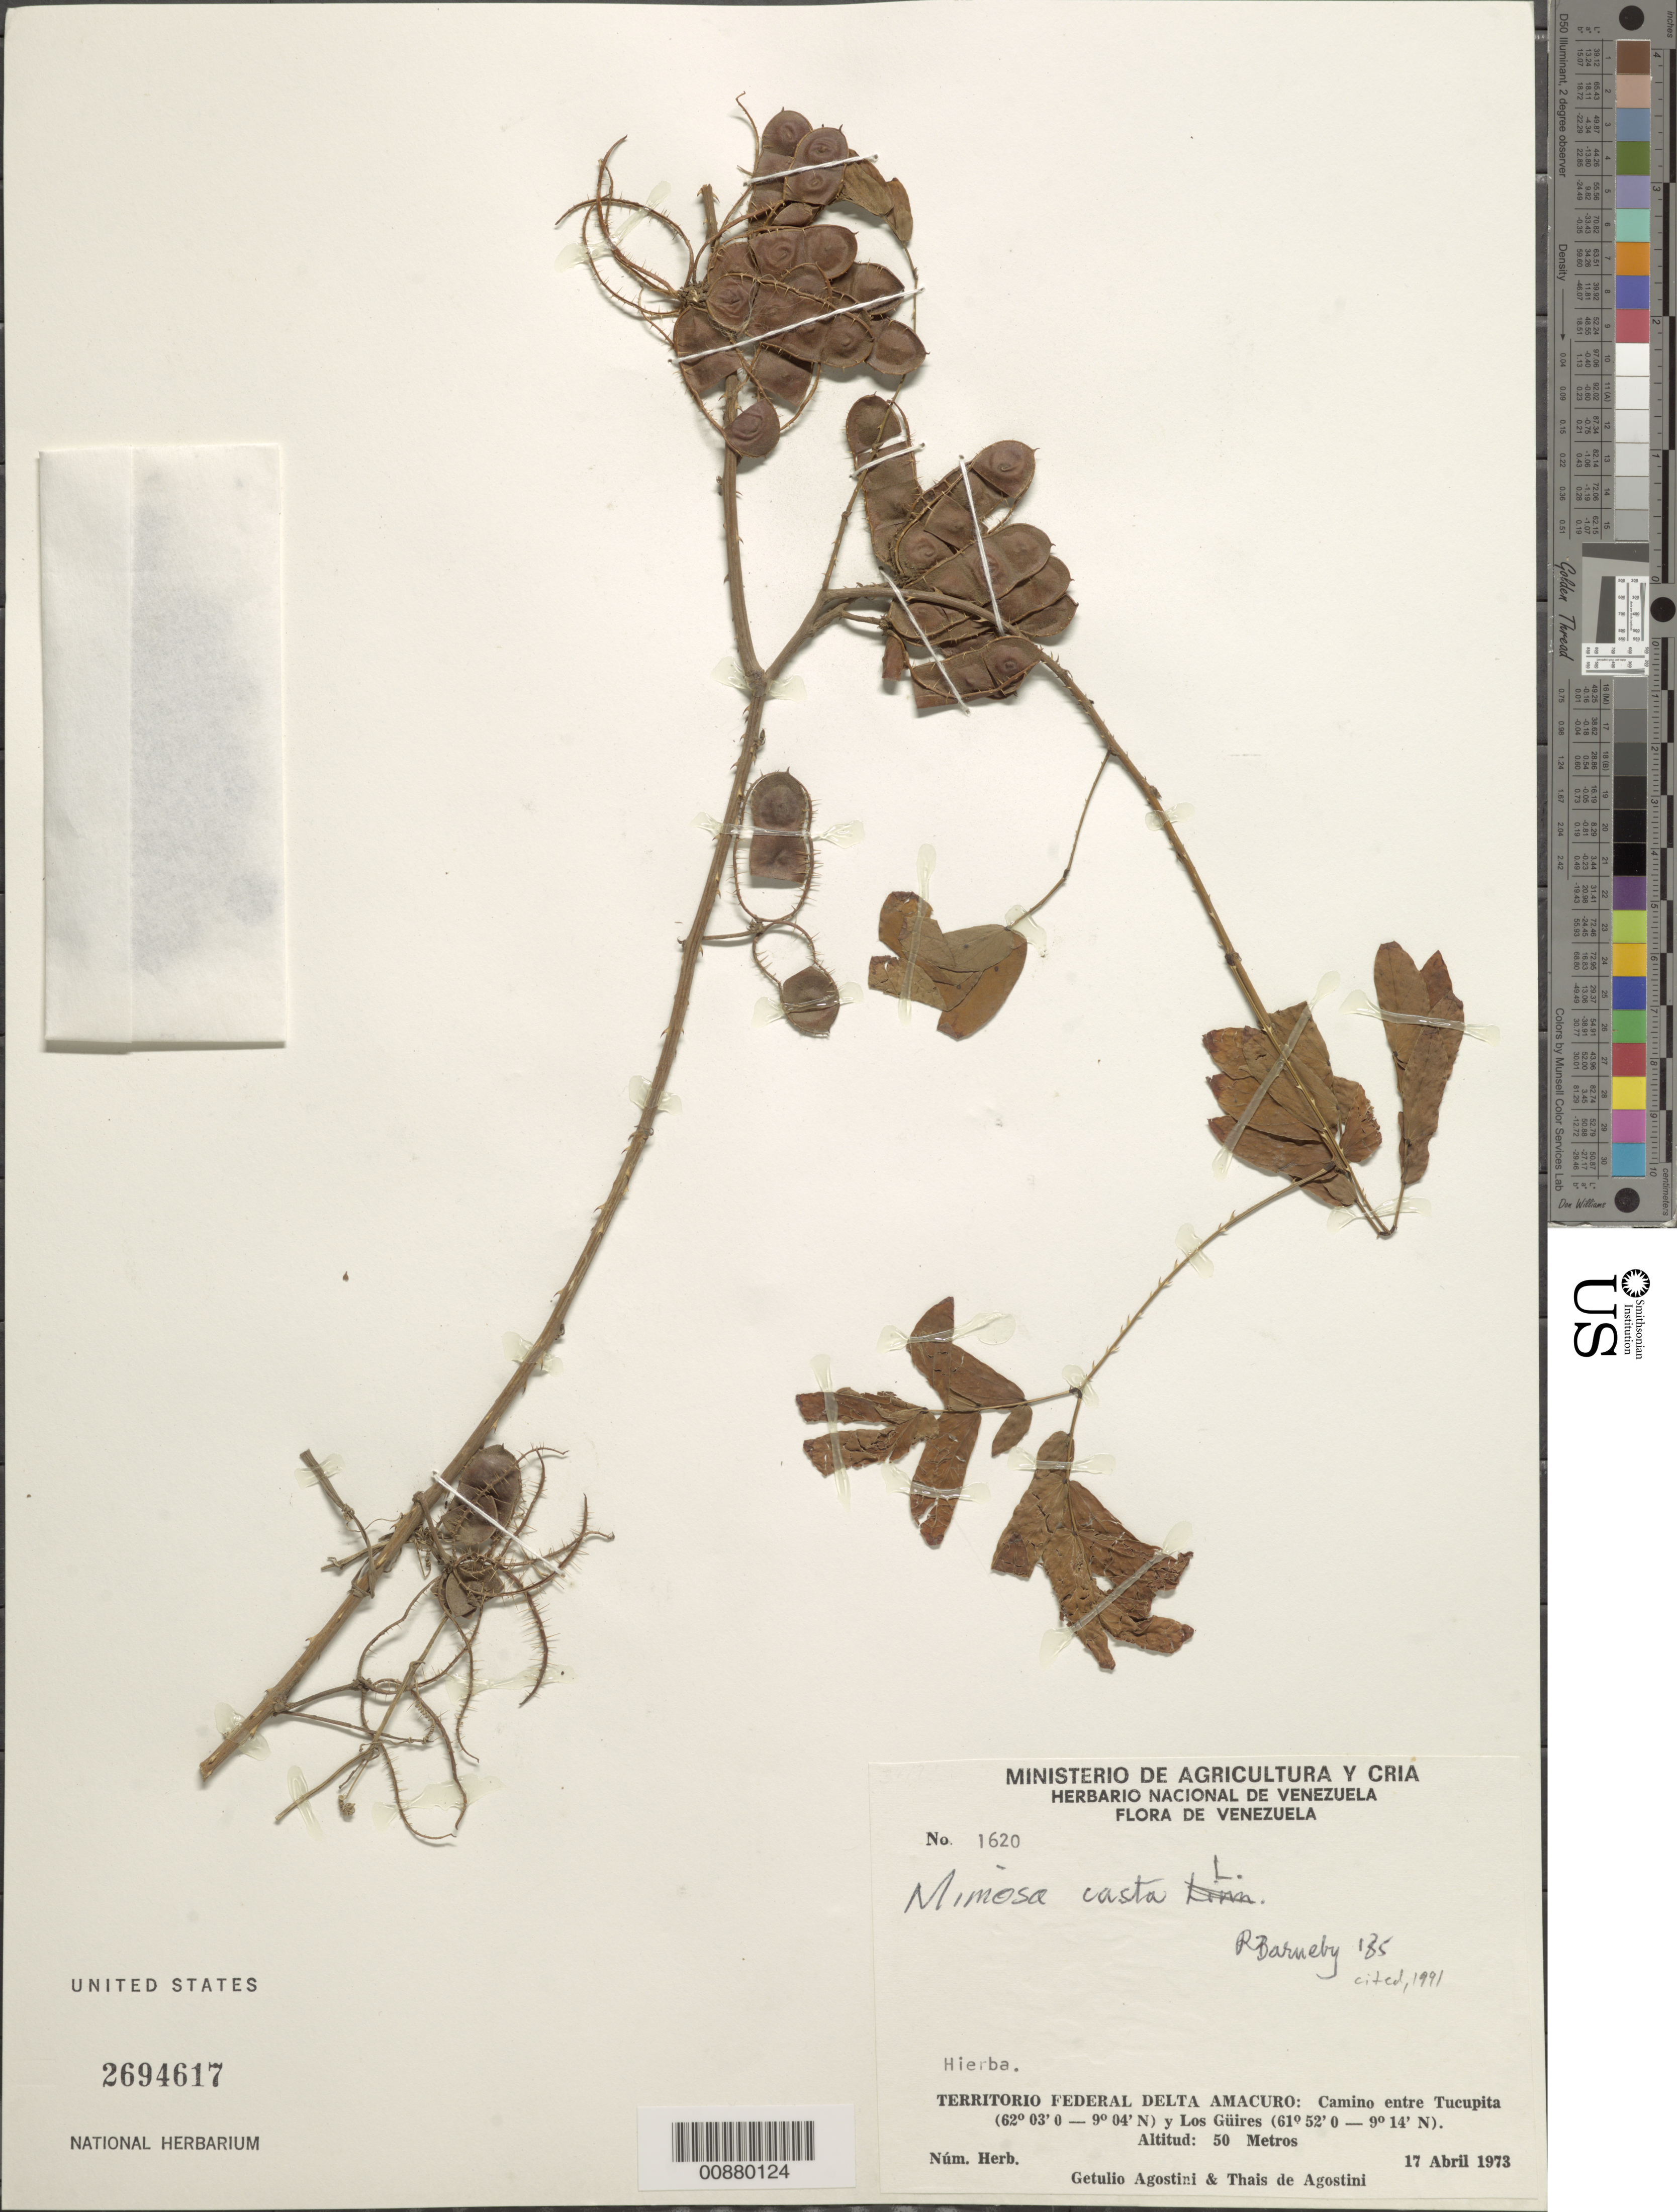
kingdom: Plantae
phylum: Tracheophyta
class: Magnoliopsida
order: Fabales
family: Fabaceae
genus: Mimosa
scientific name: Mimosa casta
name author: L.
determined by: Barneby, Rupert C., (NY)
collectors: G. Agostini & T. Agostini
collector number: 1620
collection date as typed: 17-Apr-73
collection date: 1973-04-17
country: Venezuela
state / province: Delta Amacuro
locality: Tucupita-Los Güires camino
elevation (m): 50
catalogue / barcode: US 2694617